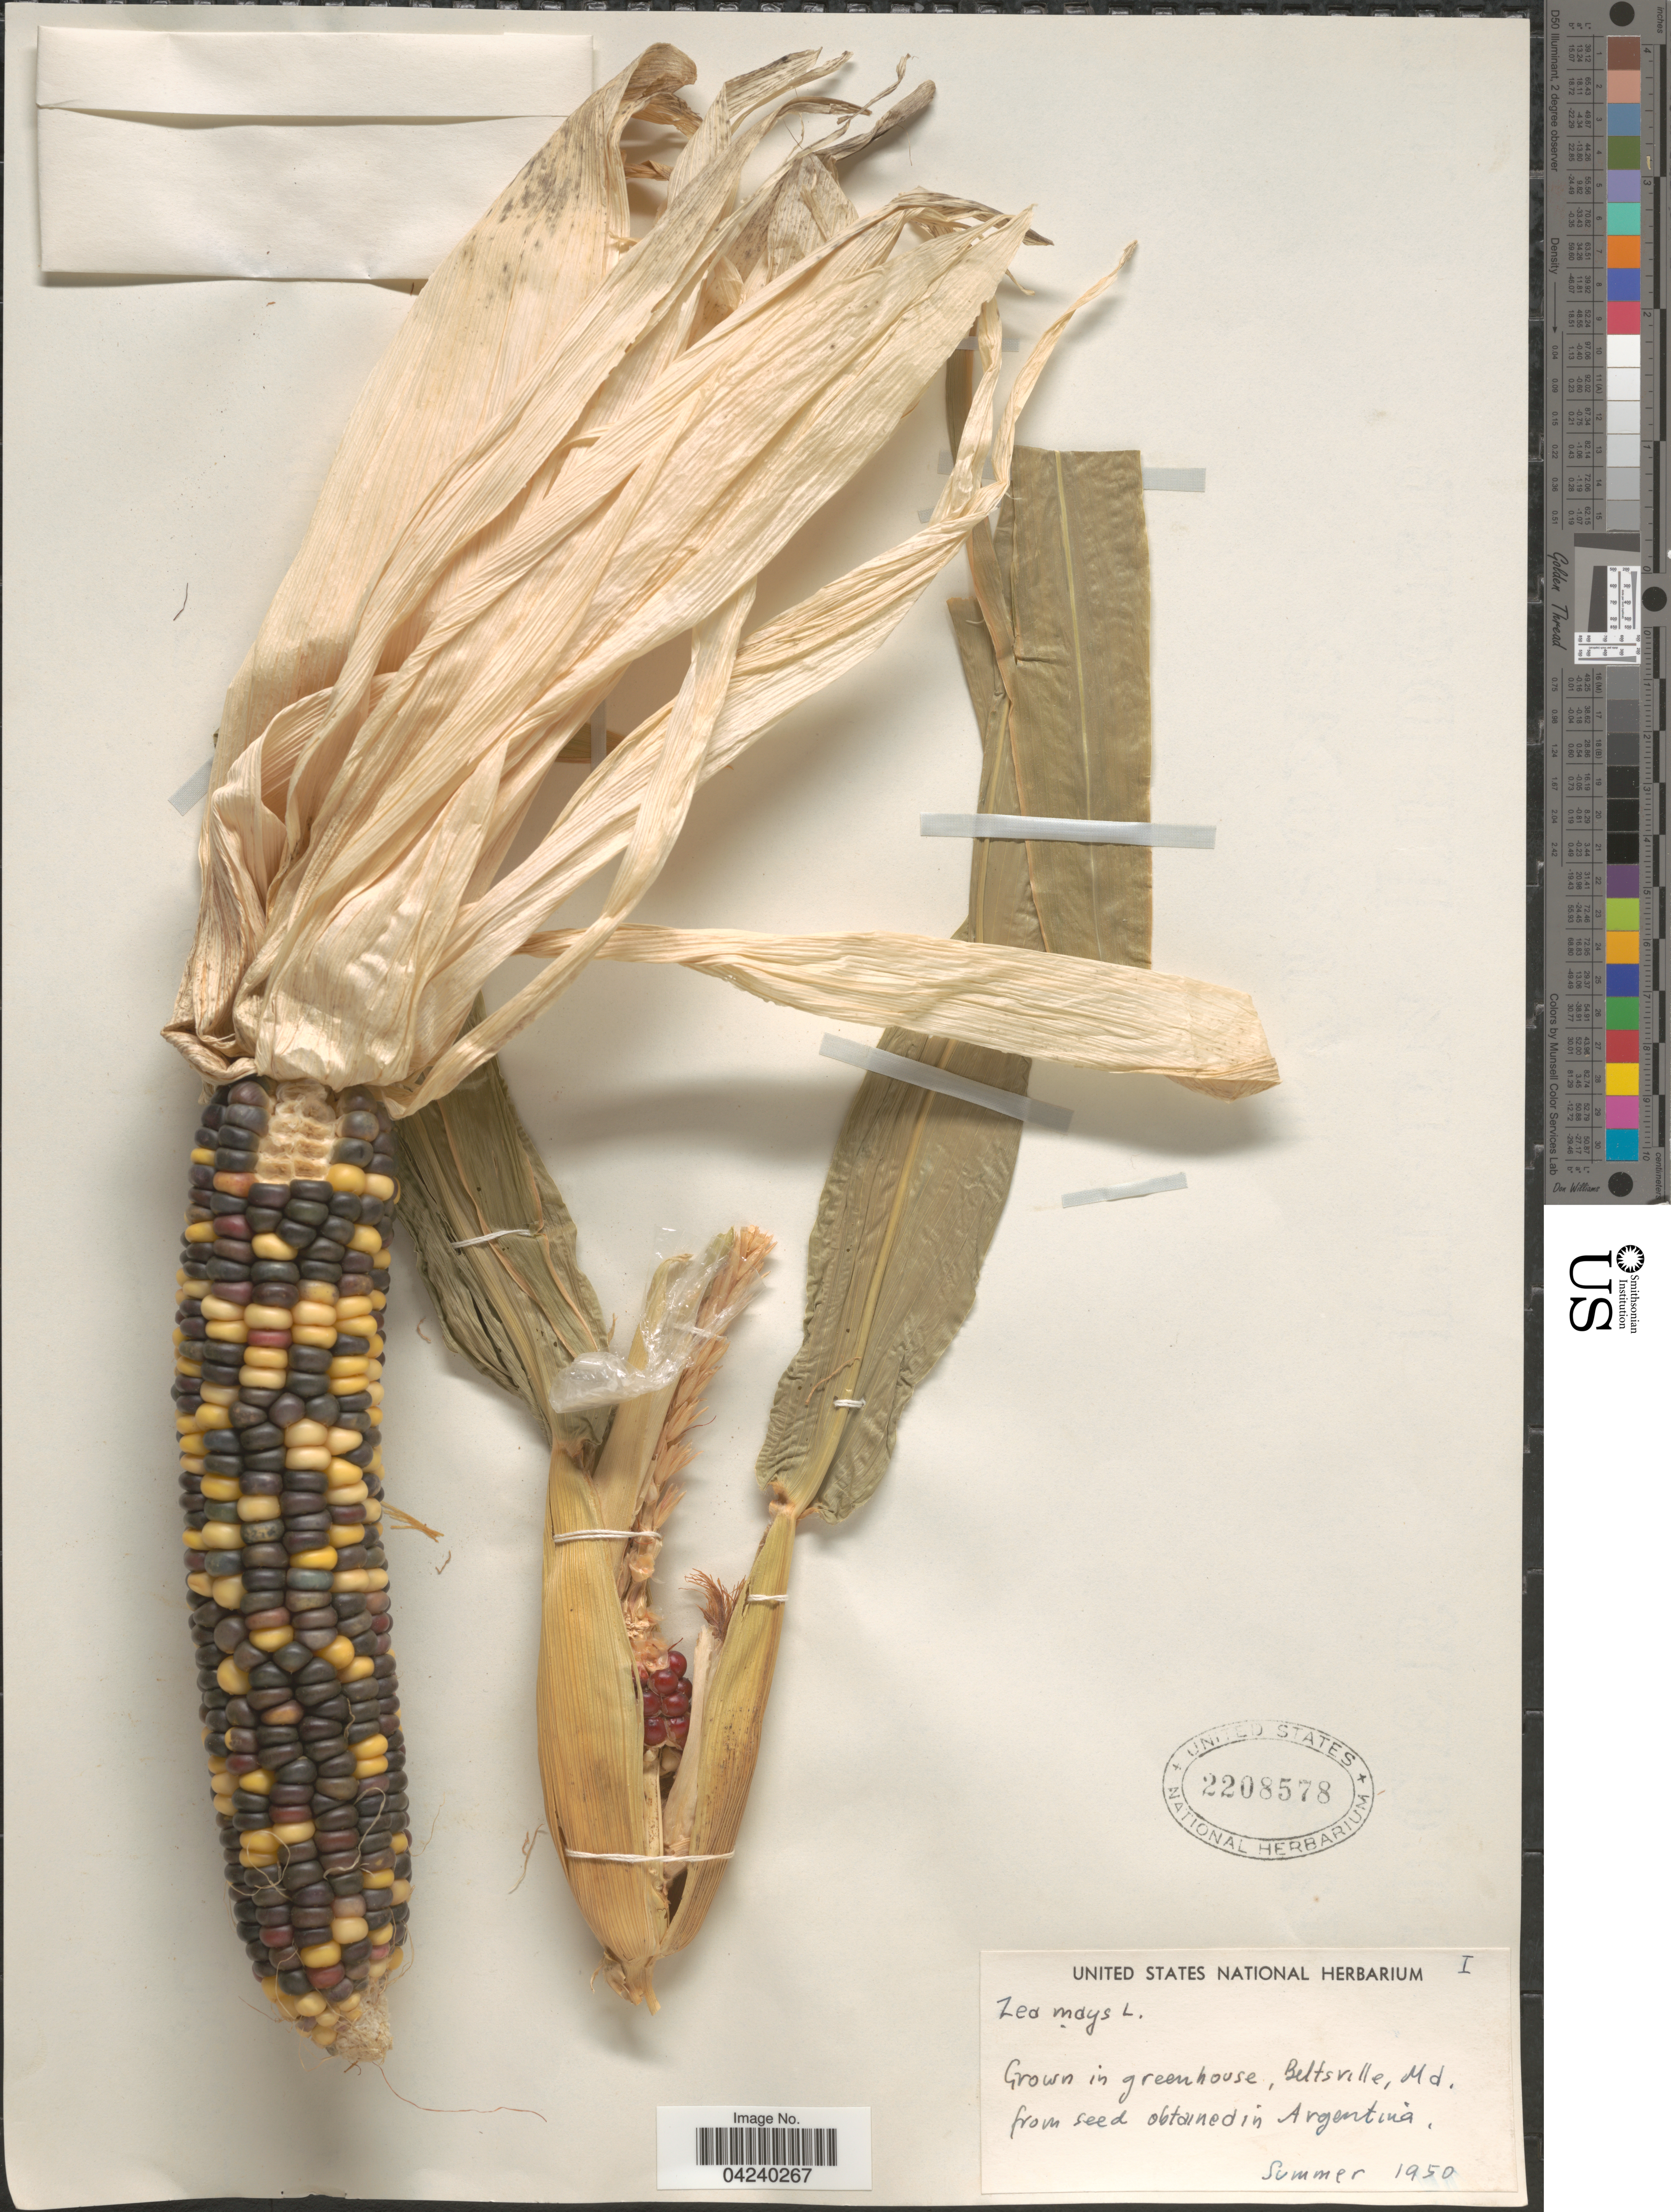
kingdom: Plantae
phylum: Tracheophyta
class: Liliopsida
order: Poales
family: Poaceae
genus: Zea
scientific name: Zea mays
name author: L.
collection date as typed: Summer 1950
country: United States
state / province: Maryland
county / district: Prince George's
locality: Greenhouse, Beltsville.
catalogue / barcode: US 2208578